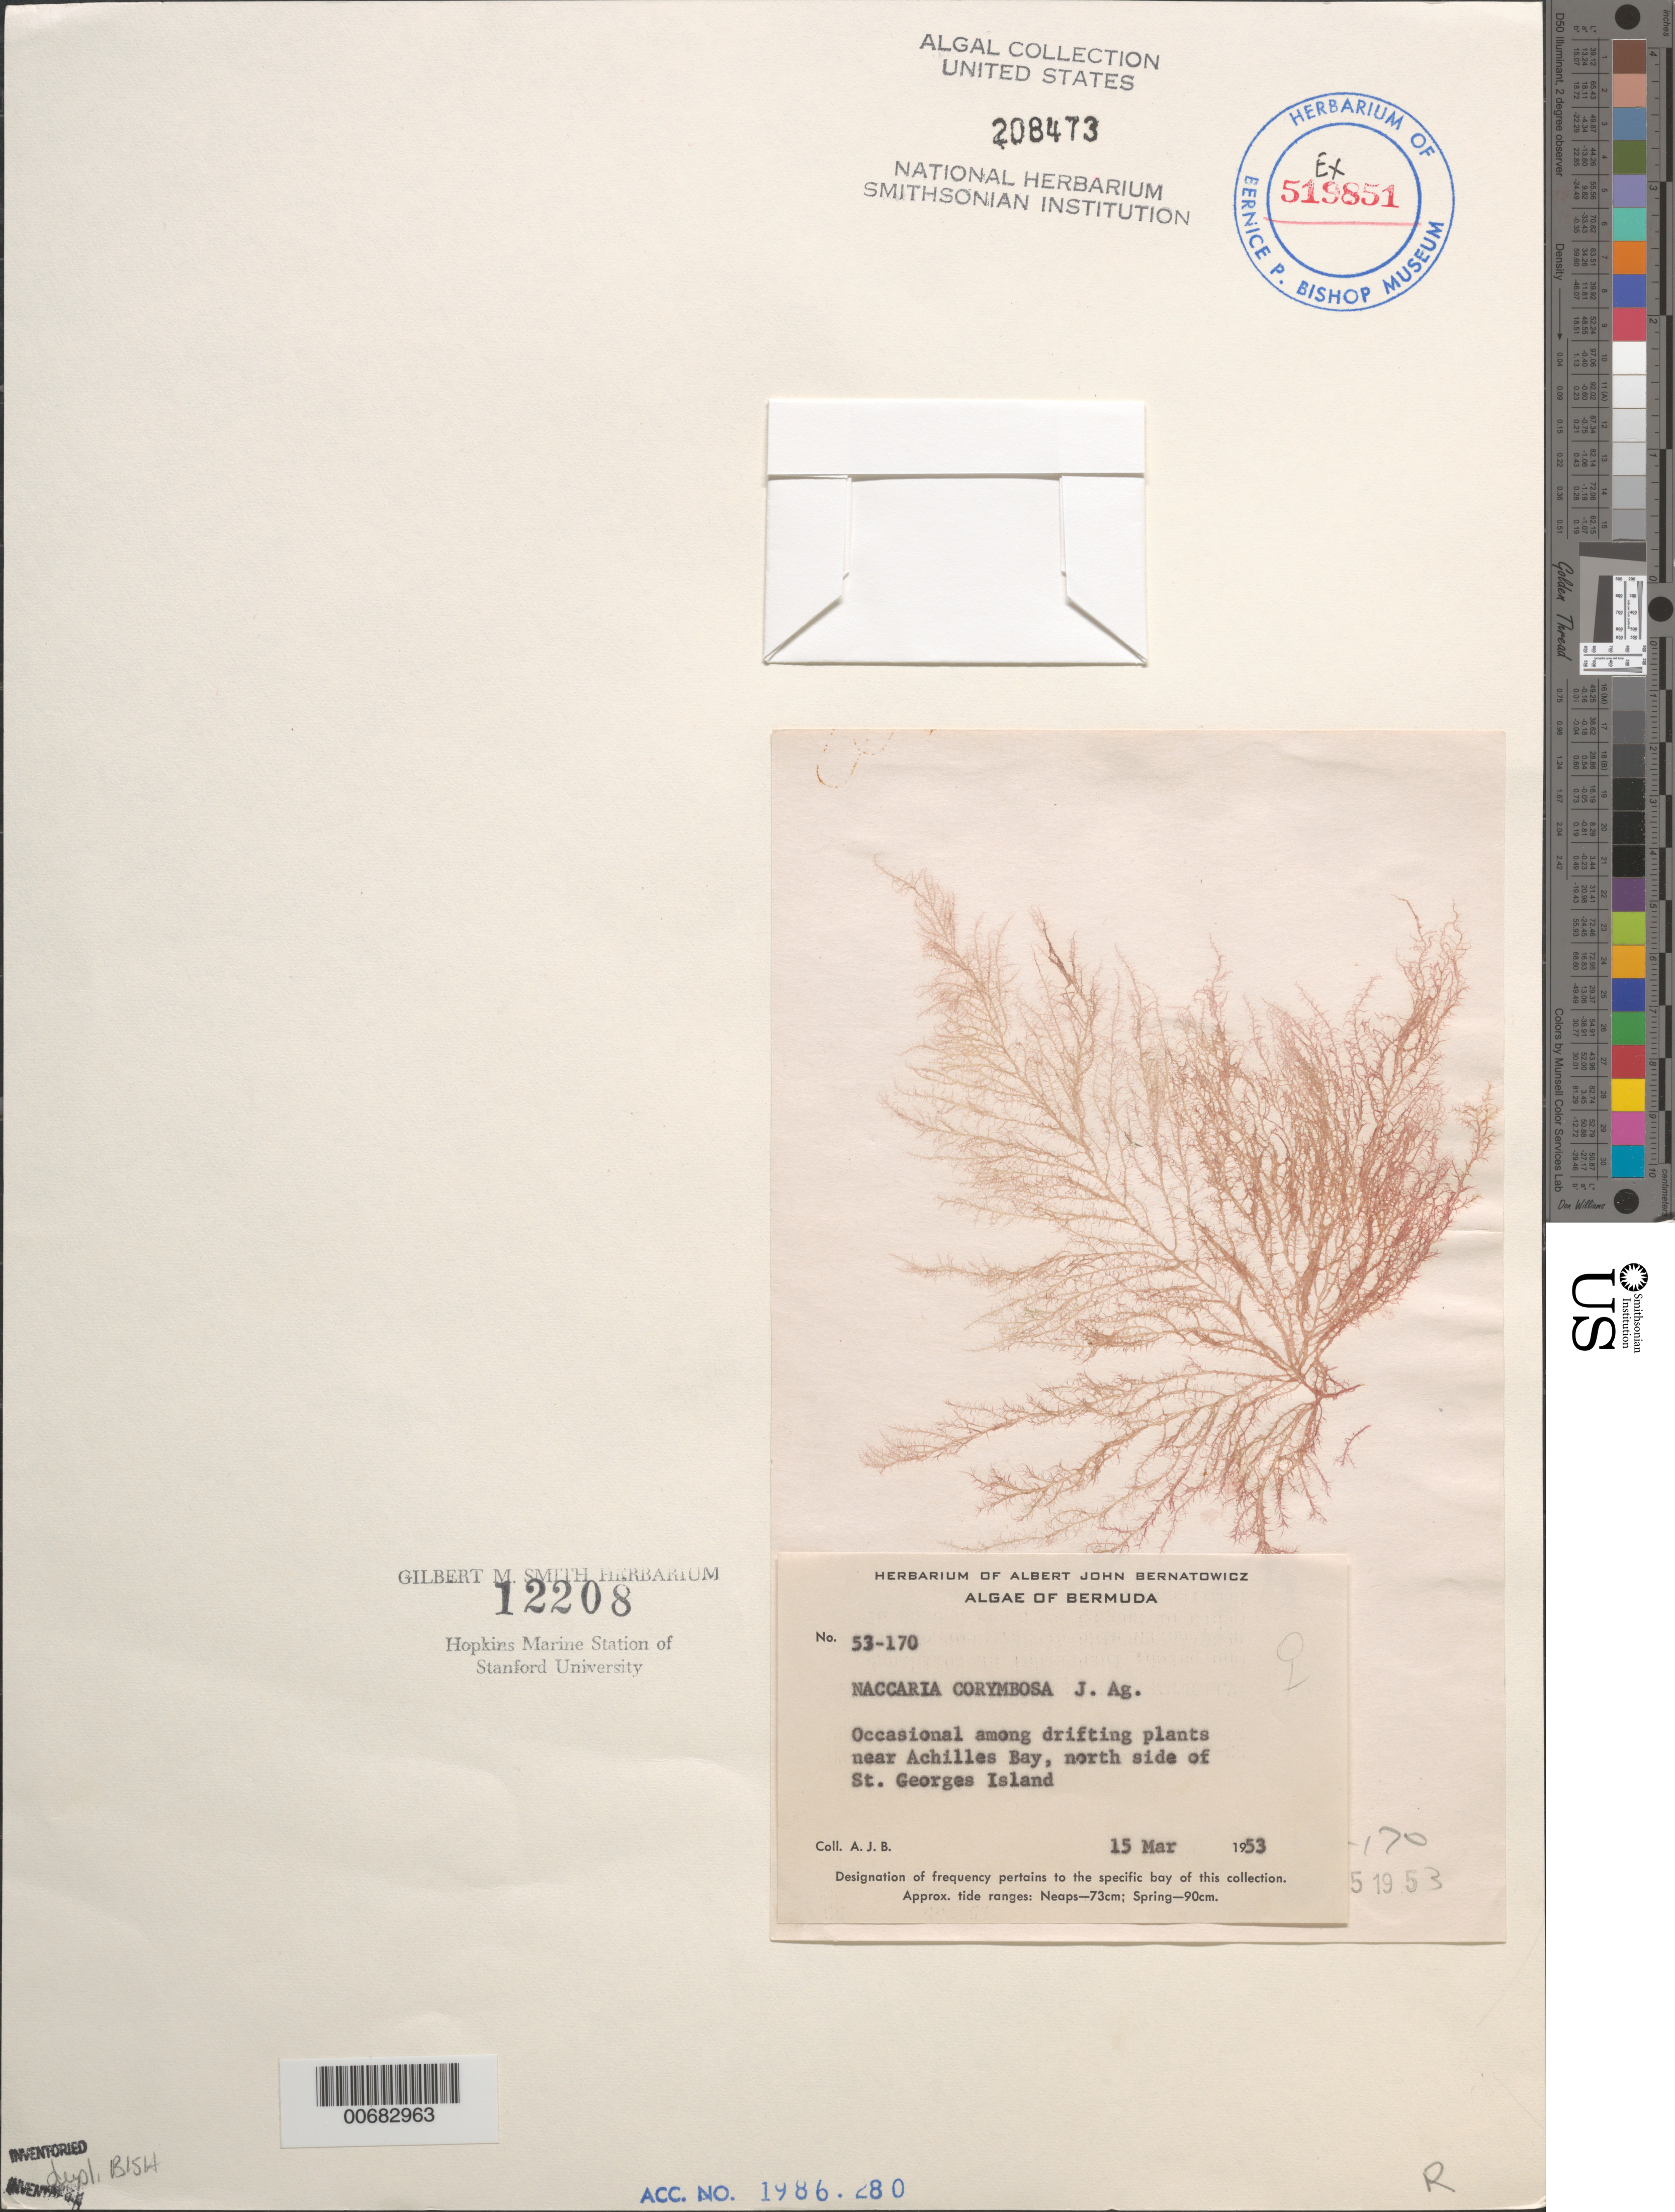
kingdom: Plantae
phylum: Rhodophyta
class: Florideophyceae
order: Bonnemaisoniales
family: Naccariaceae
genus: Naccaria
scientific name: Naccaria corymbosa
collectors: A. Bernatowicz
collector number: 53-170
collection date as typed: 15 Mar 1953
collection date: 1953-03-15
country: Bermuda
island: St. George's Island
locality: Near Achilles Bay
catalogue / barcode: US 208473